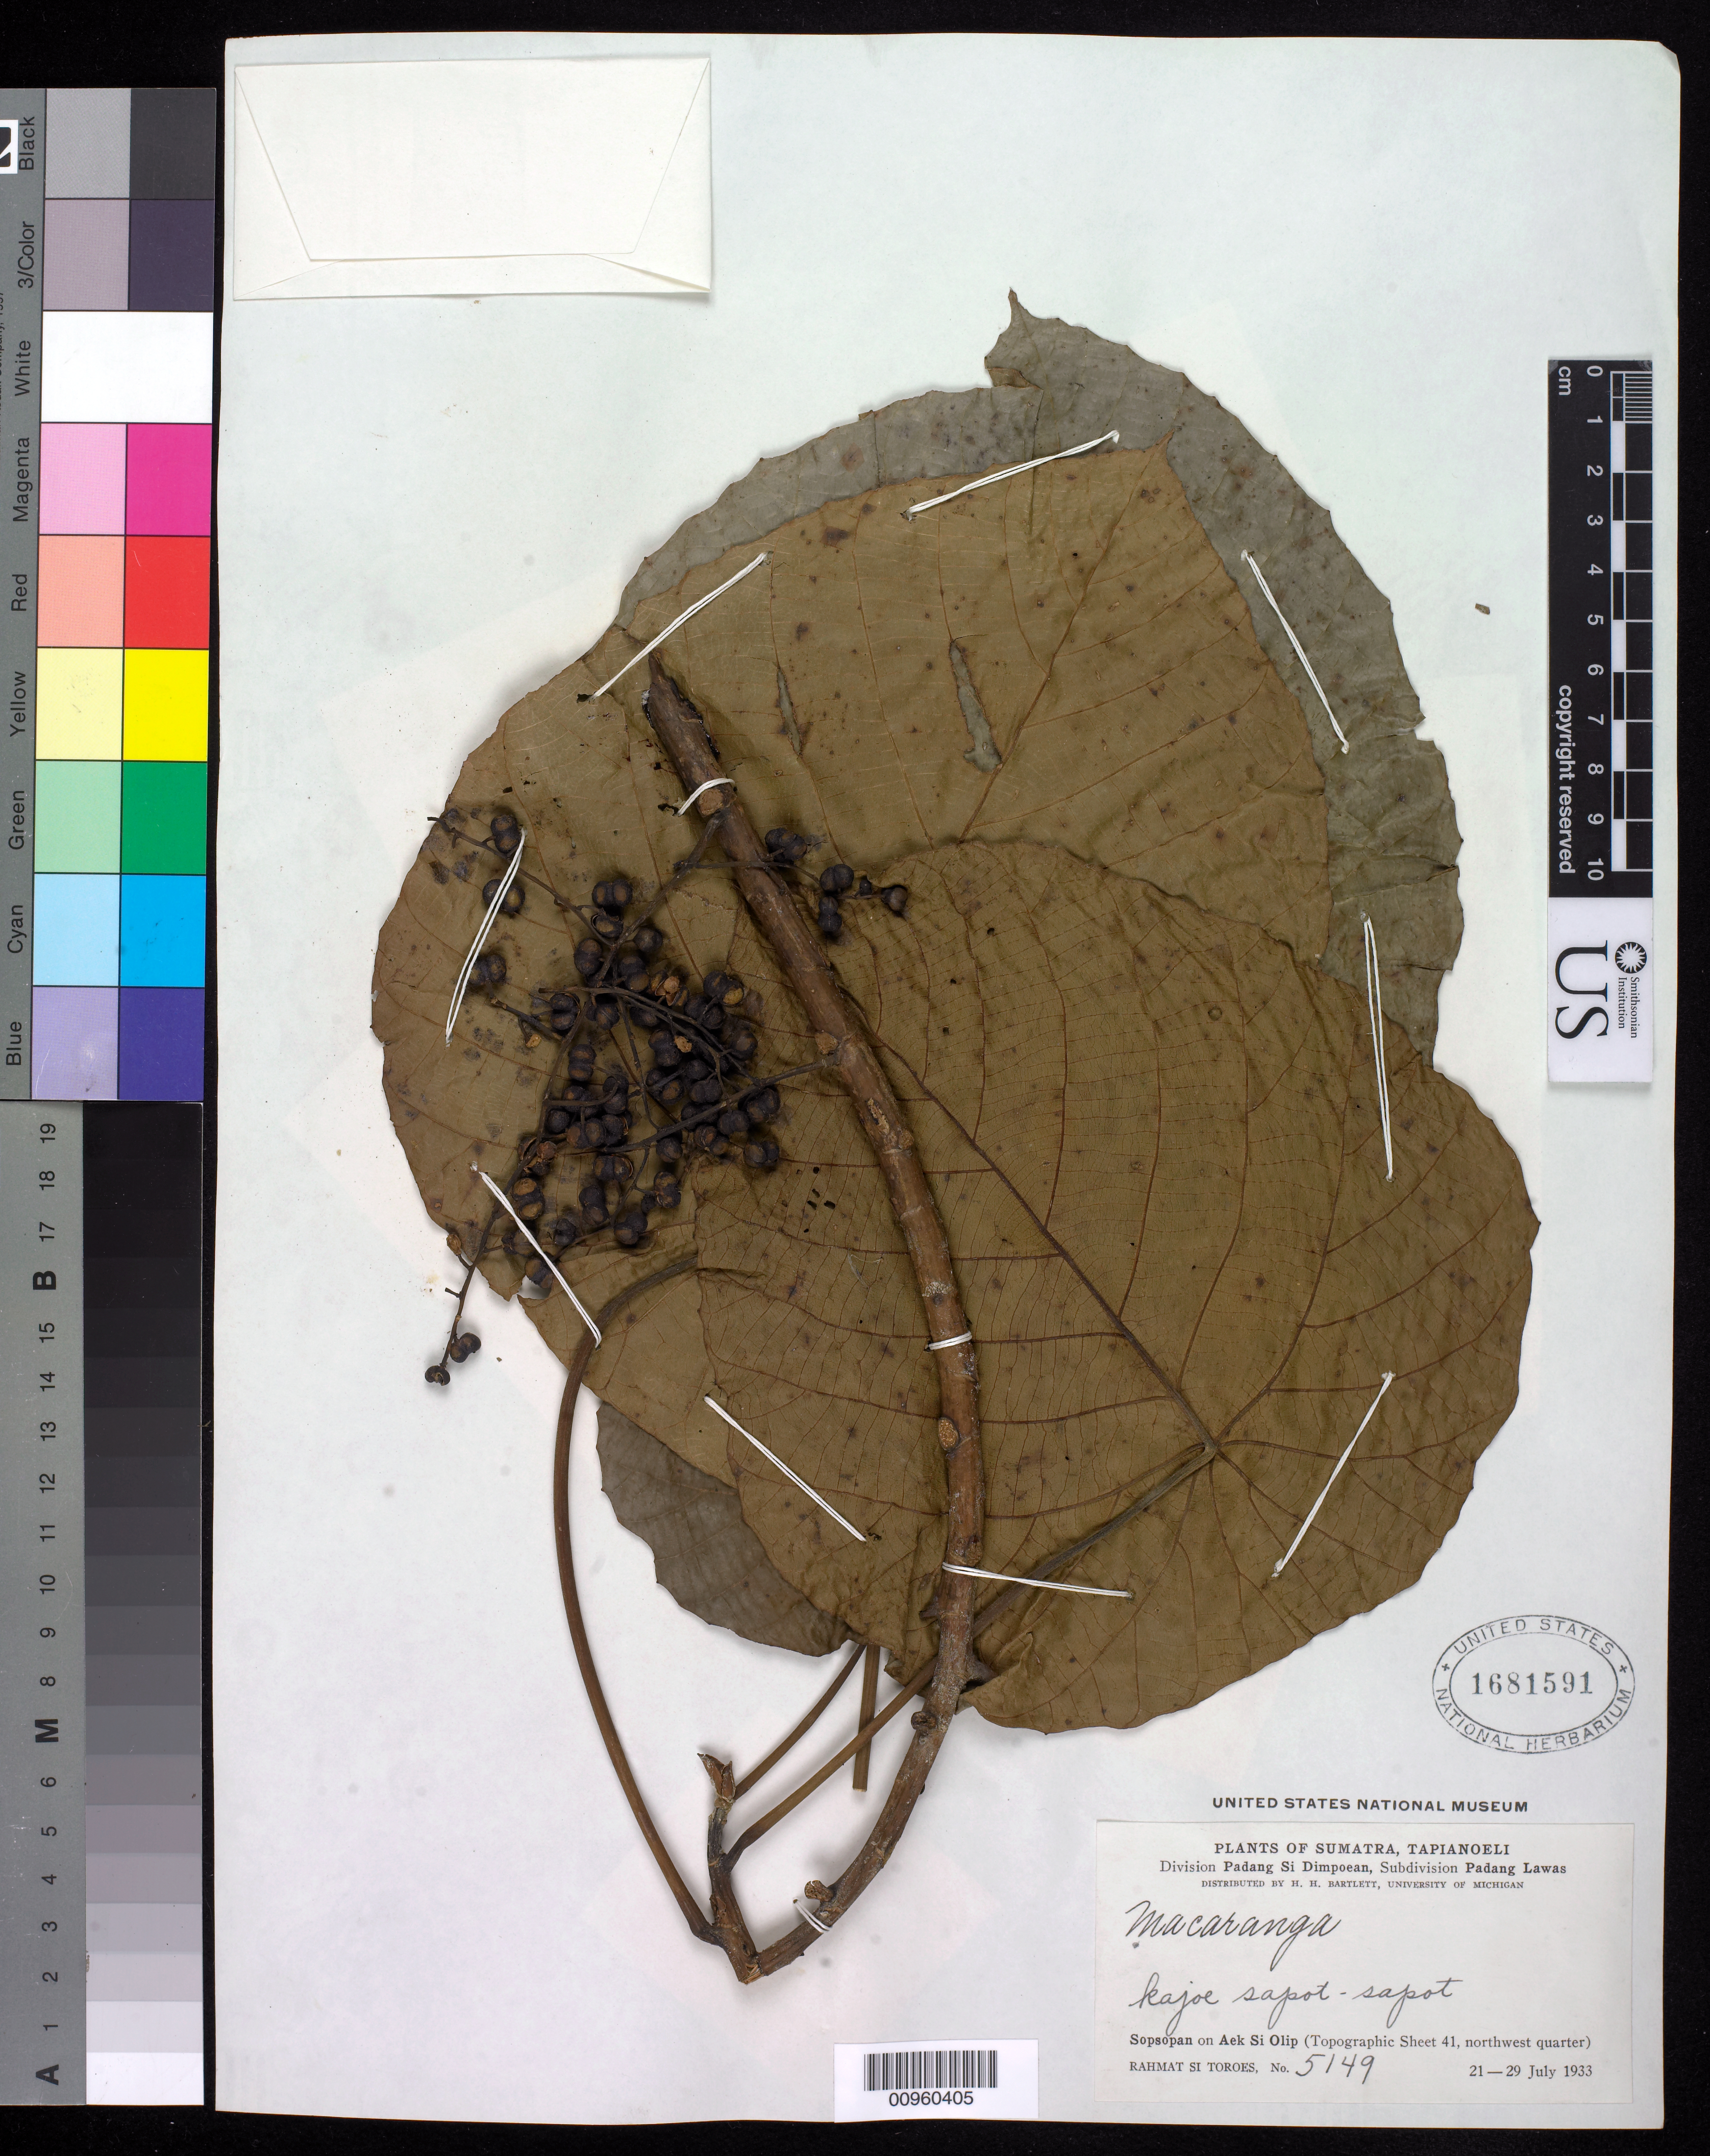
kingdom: Plantae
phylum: Tracheophyta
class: Magnoliopsida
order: Malpighiales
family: Euphorbiaceae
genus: Macaranga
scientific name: Macaranga sp.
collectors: Rahmat Si Boeea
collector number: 5149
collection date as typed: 21 Jul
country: Indonesia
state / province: Sumatra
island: Sumatra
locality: Tapianoeli, Padang Si Dimpoean Div.,Padang Lawas Subdiv., Sopsopan on Aek Si Olip topographic sheet 41 NW quarter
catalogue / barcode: US 1681591